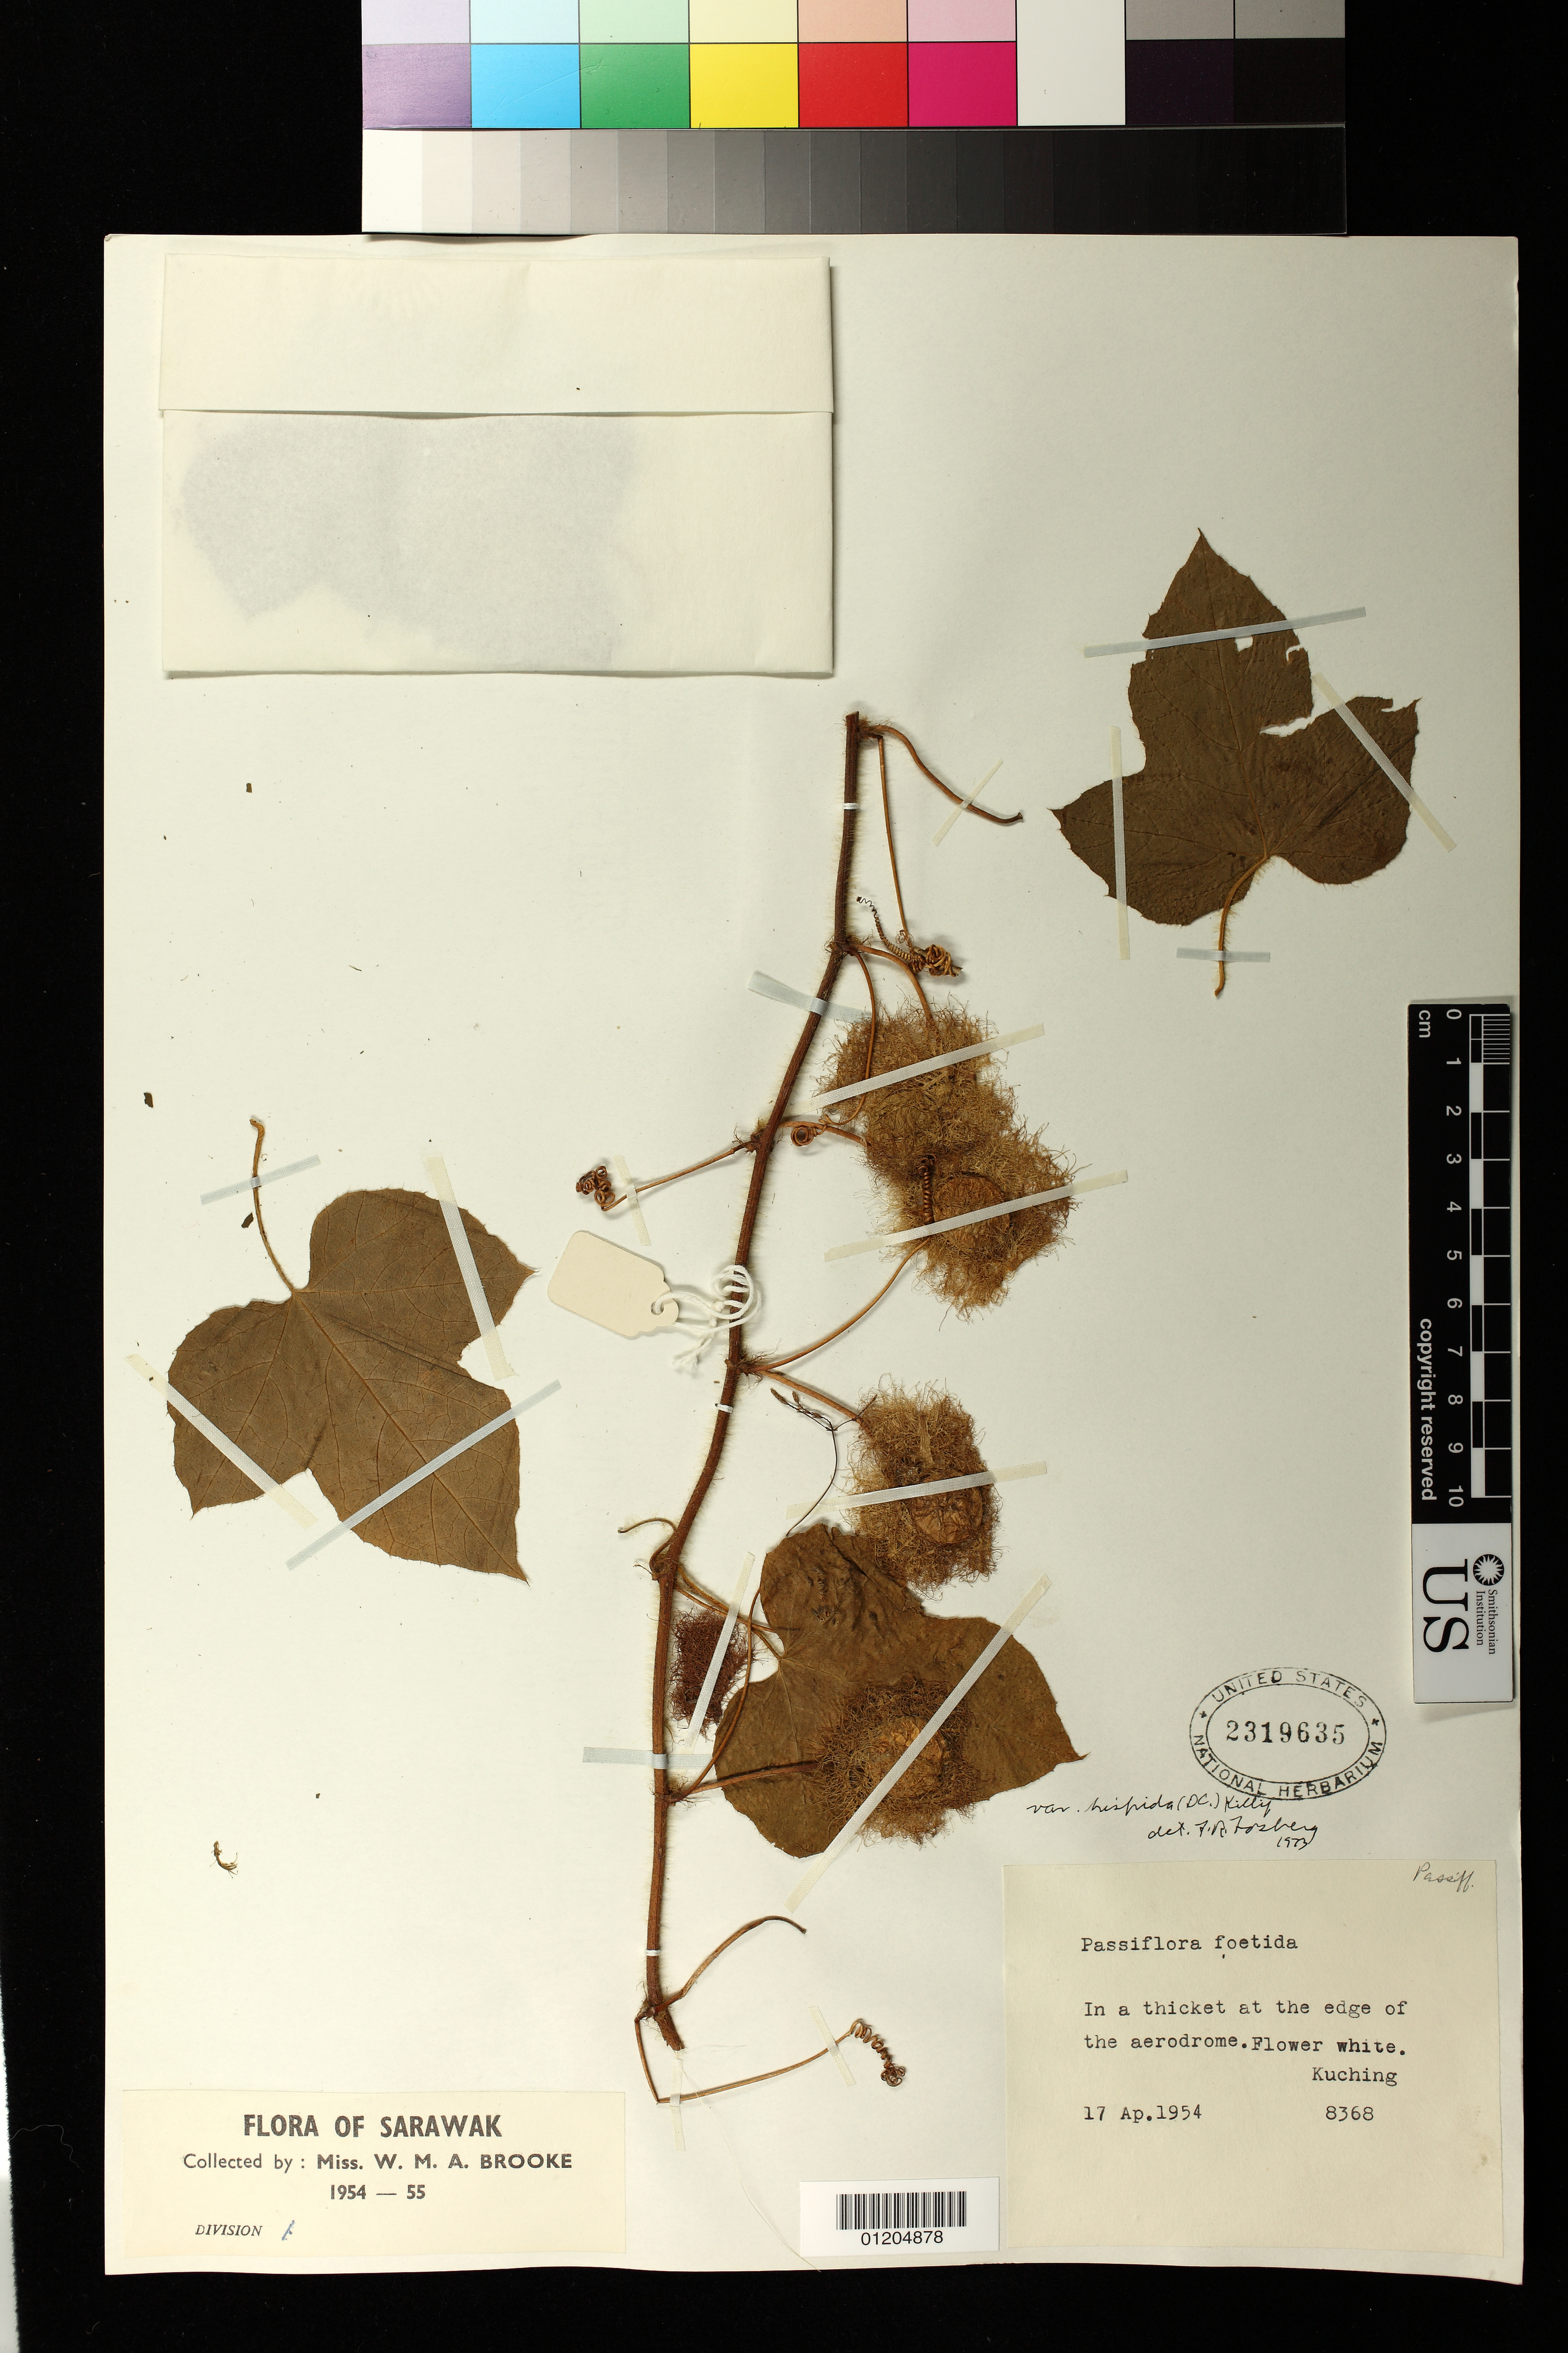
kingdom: Plantae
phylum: Tracheophyta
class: Magnoliopsida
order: Malpighiales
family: Passifloraceae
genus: Passiflora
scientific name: Passiflora foetida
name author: L.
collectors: W. Brooke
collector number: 8368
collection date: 1954-04-17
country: Malaysia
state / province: Sarawak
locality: In a thicket at the edge of aerodrome. Kuching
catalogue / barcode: US 2319635